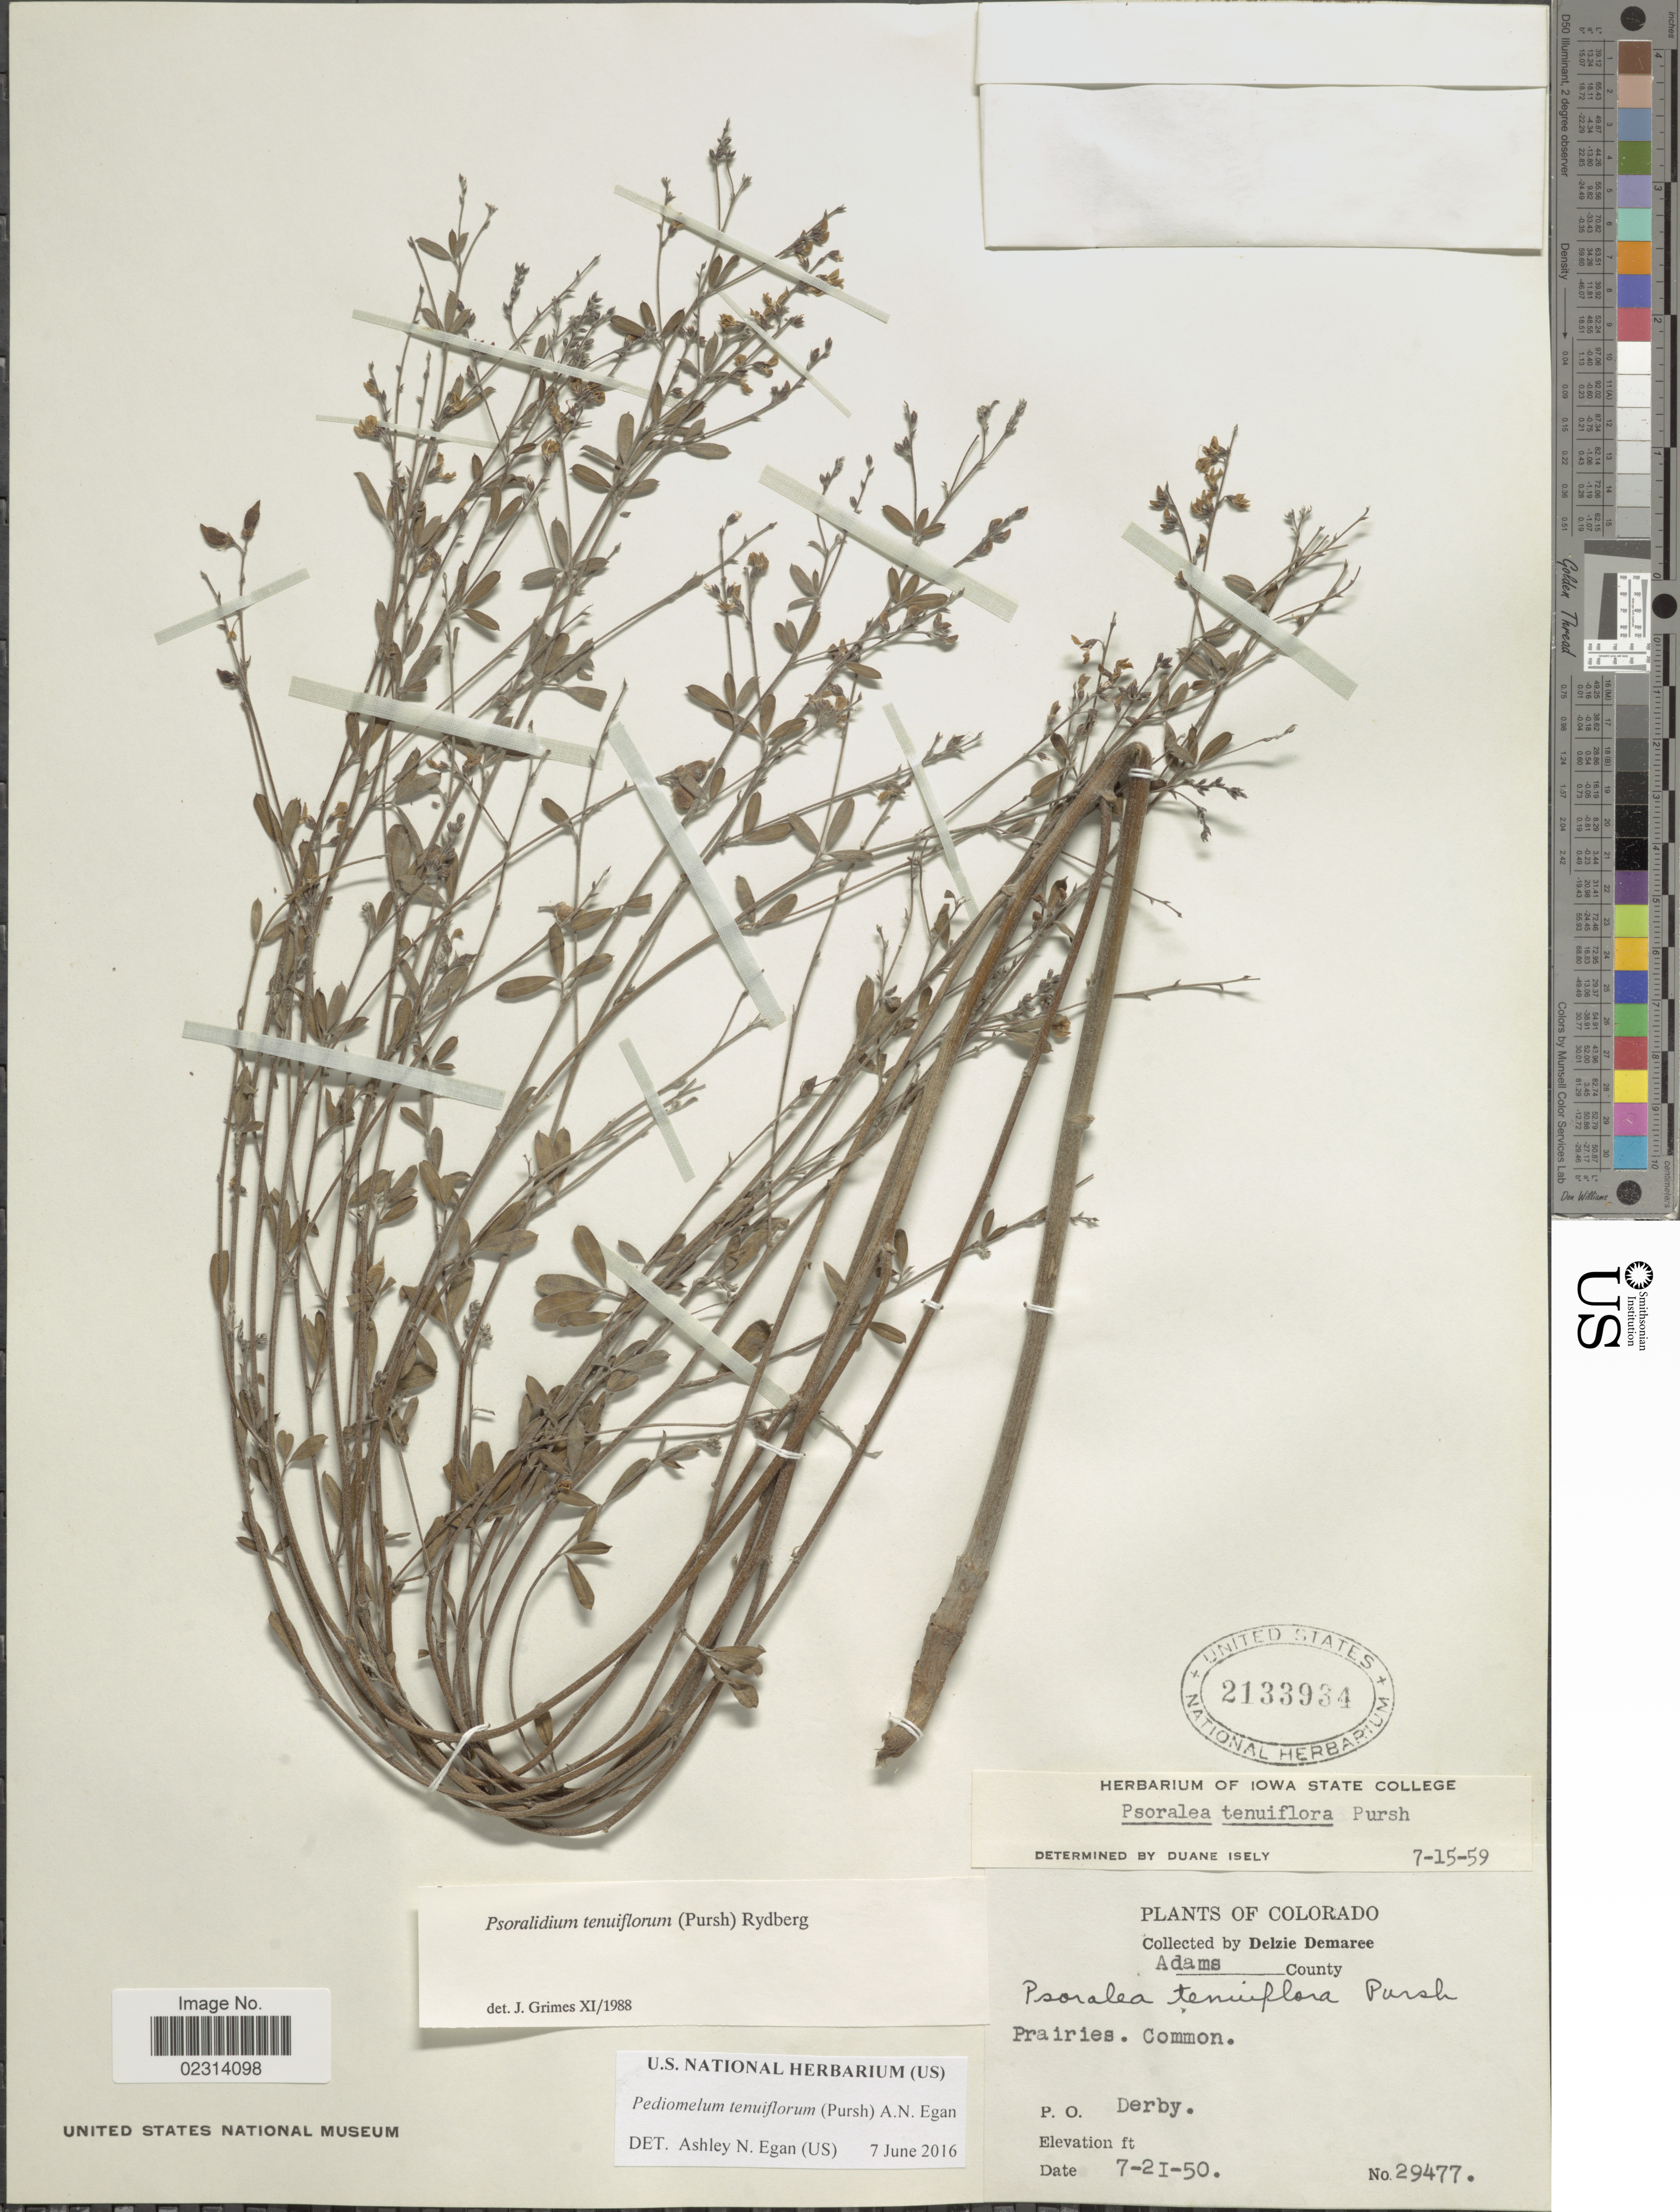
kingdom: Plantae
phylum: Tracheophyta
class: Magnoliopsida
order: Fabales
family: Fabaceae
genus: Psoralidium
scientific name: Psoralidium tenuiflorum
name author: (Pursh) Rydb.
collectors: D. Demaree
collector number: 29477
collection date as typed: Transcribed d/m/y: 21/7/50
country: United States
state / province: Colorado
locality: Adams County, P.O. Derby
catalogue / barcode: US 2133934